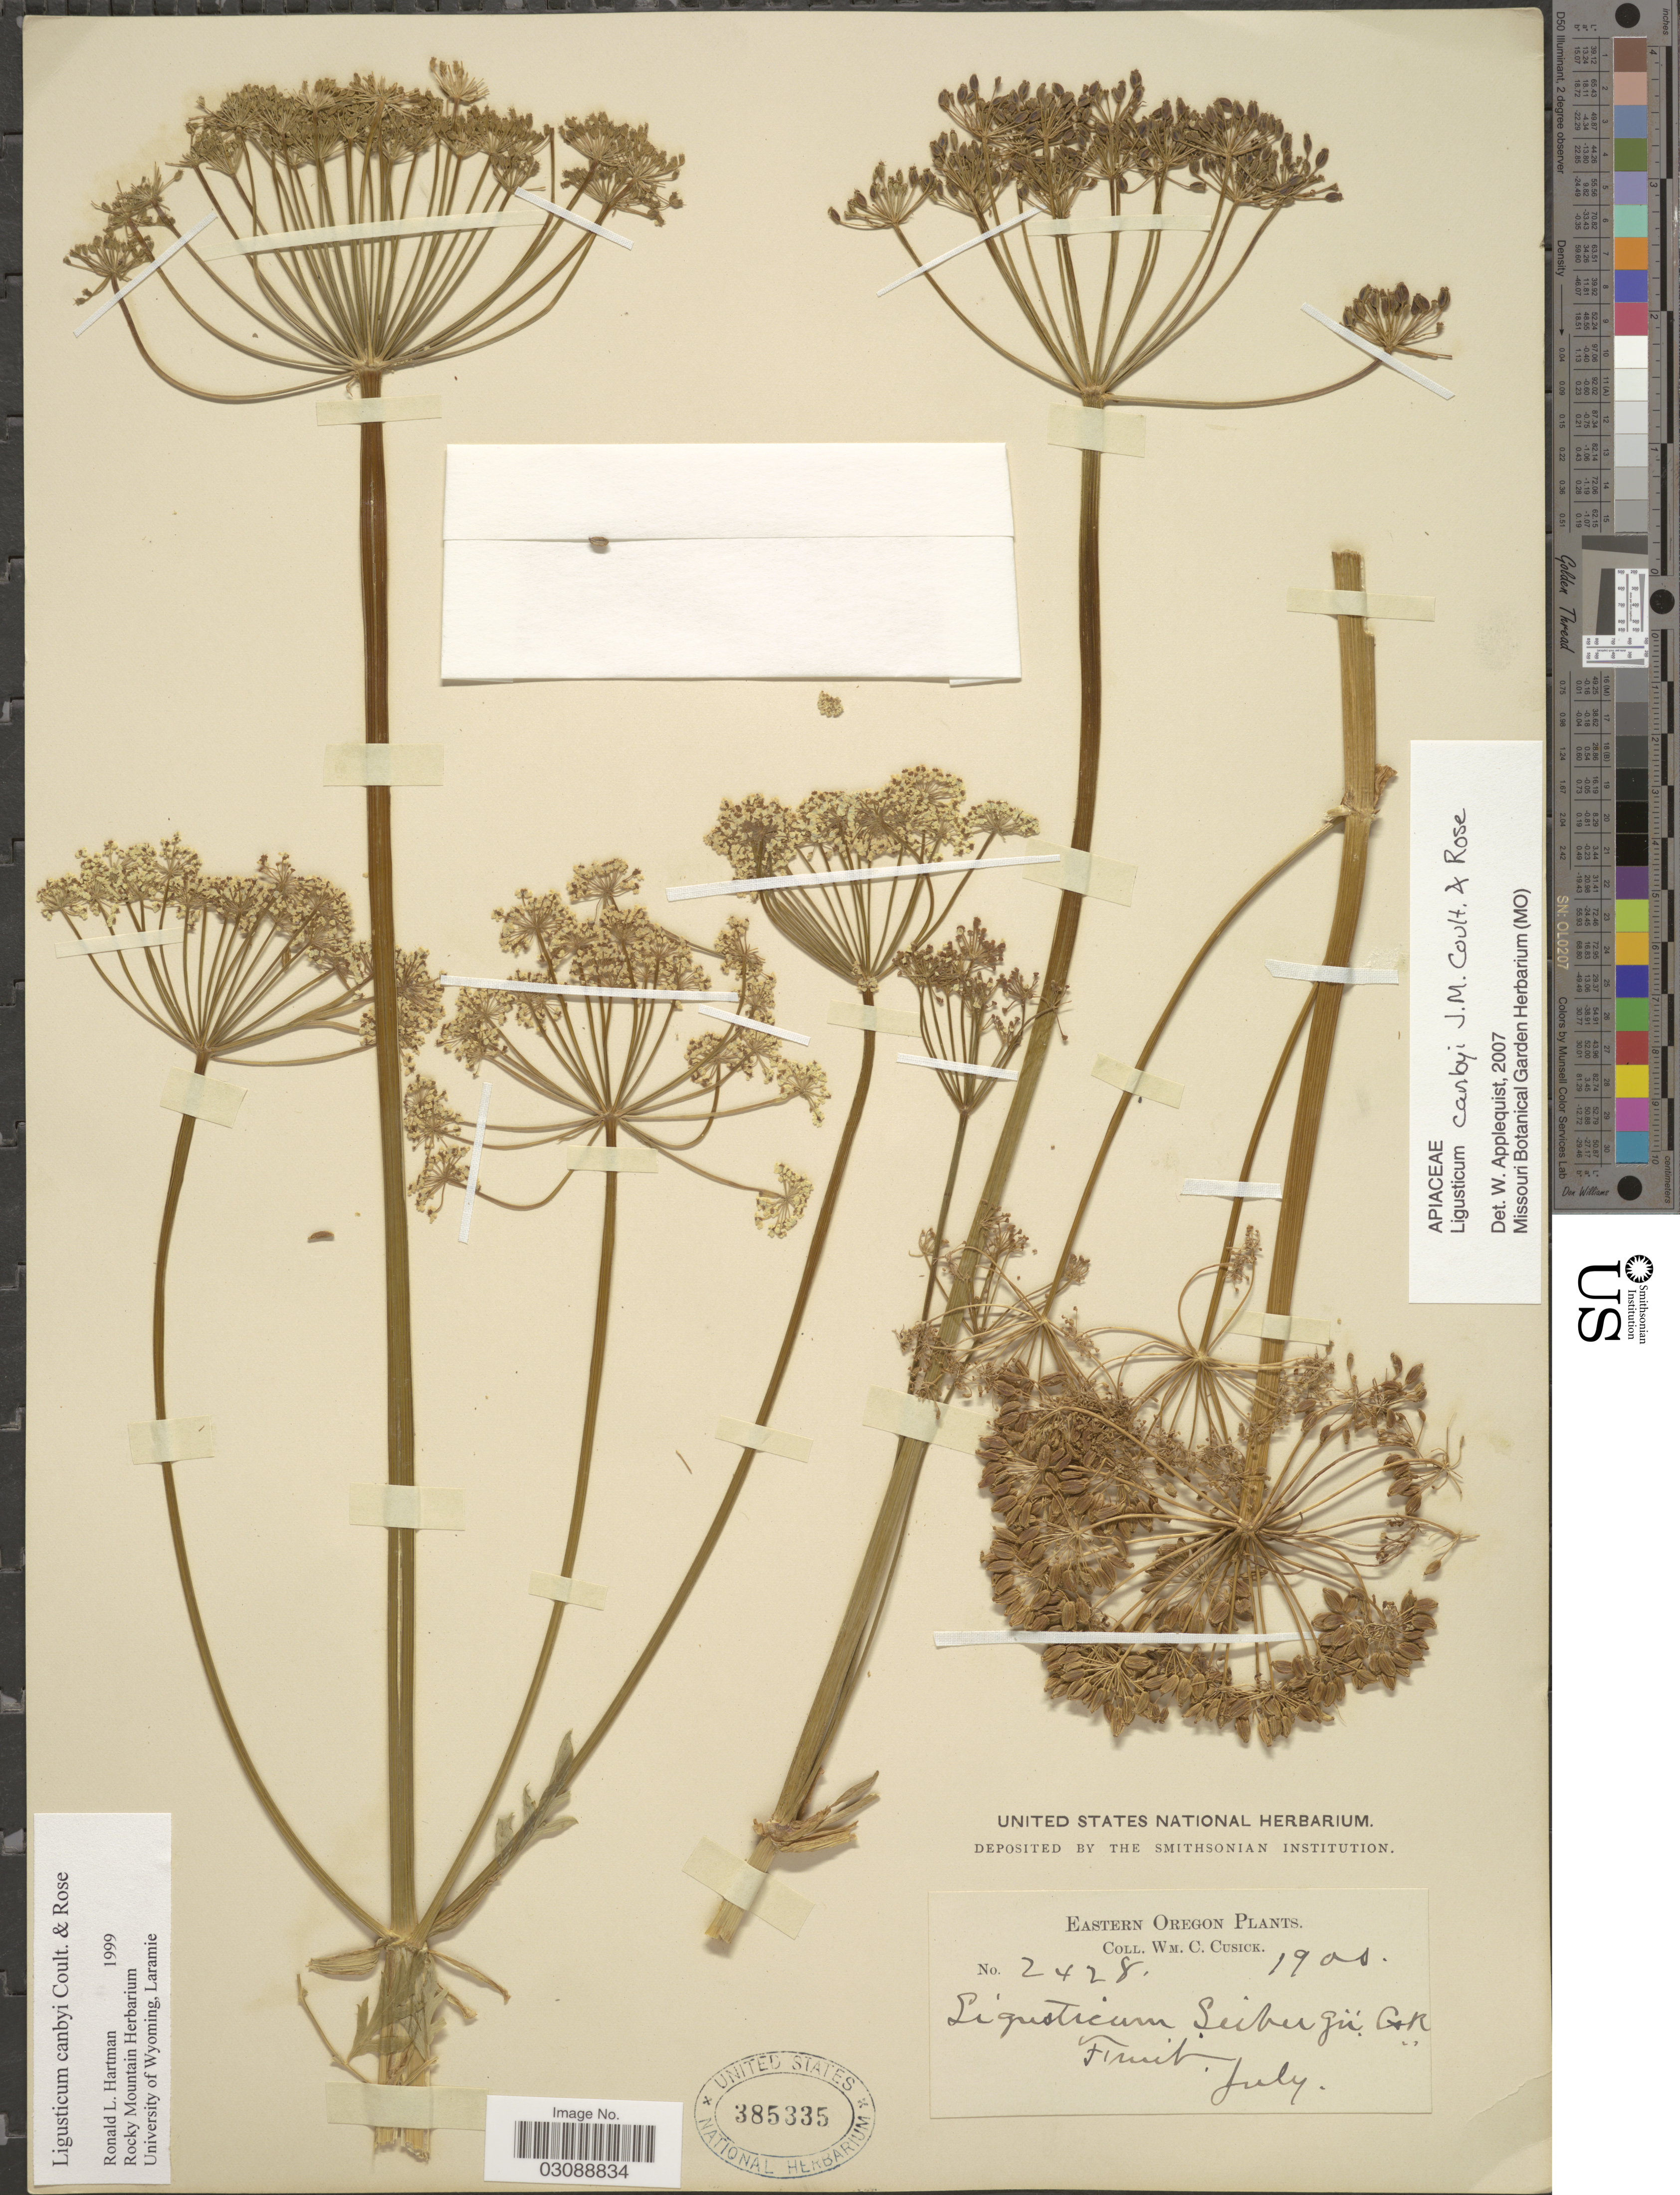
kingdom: Plantae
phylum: Tracheophyta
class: Magnoliopsida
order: Apiales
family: Apiaceae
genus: Ligusticum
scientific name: Ligusticum canbyi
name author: J.M. Coult. & Rose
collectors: W. C. Cusick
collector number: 2428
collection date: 1900-07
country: United States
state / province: Oregon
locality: Eastern Oregon.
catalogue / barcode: US 385335